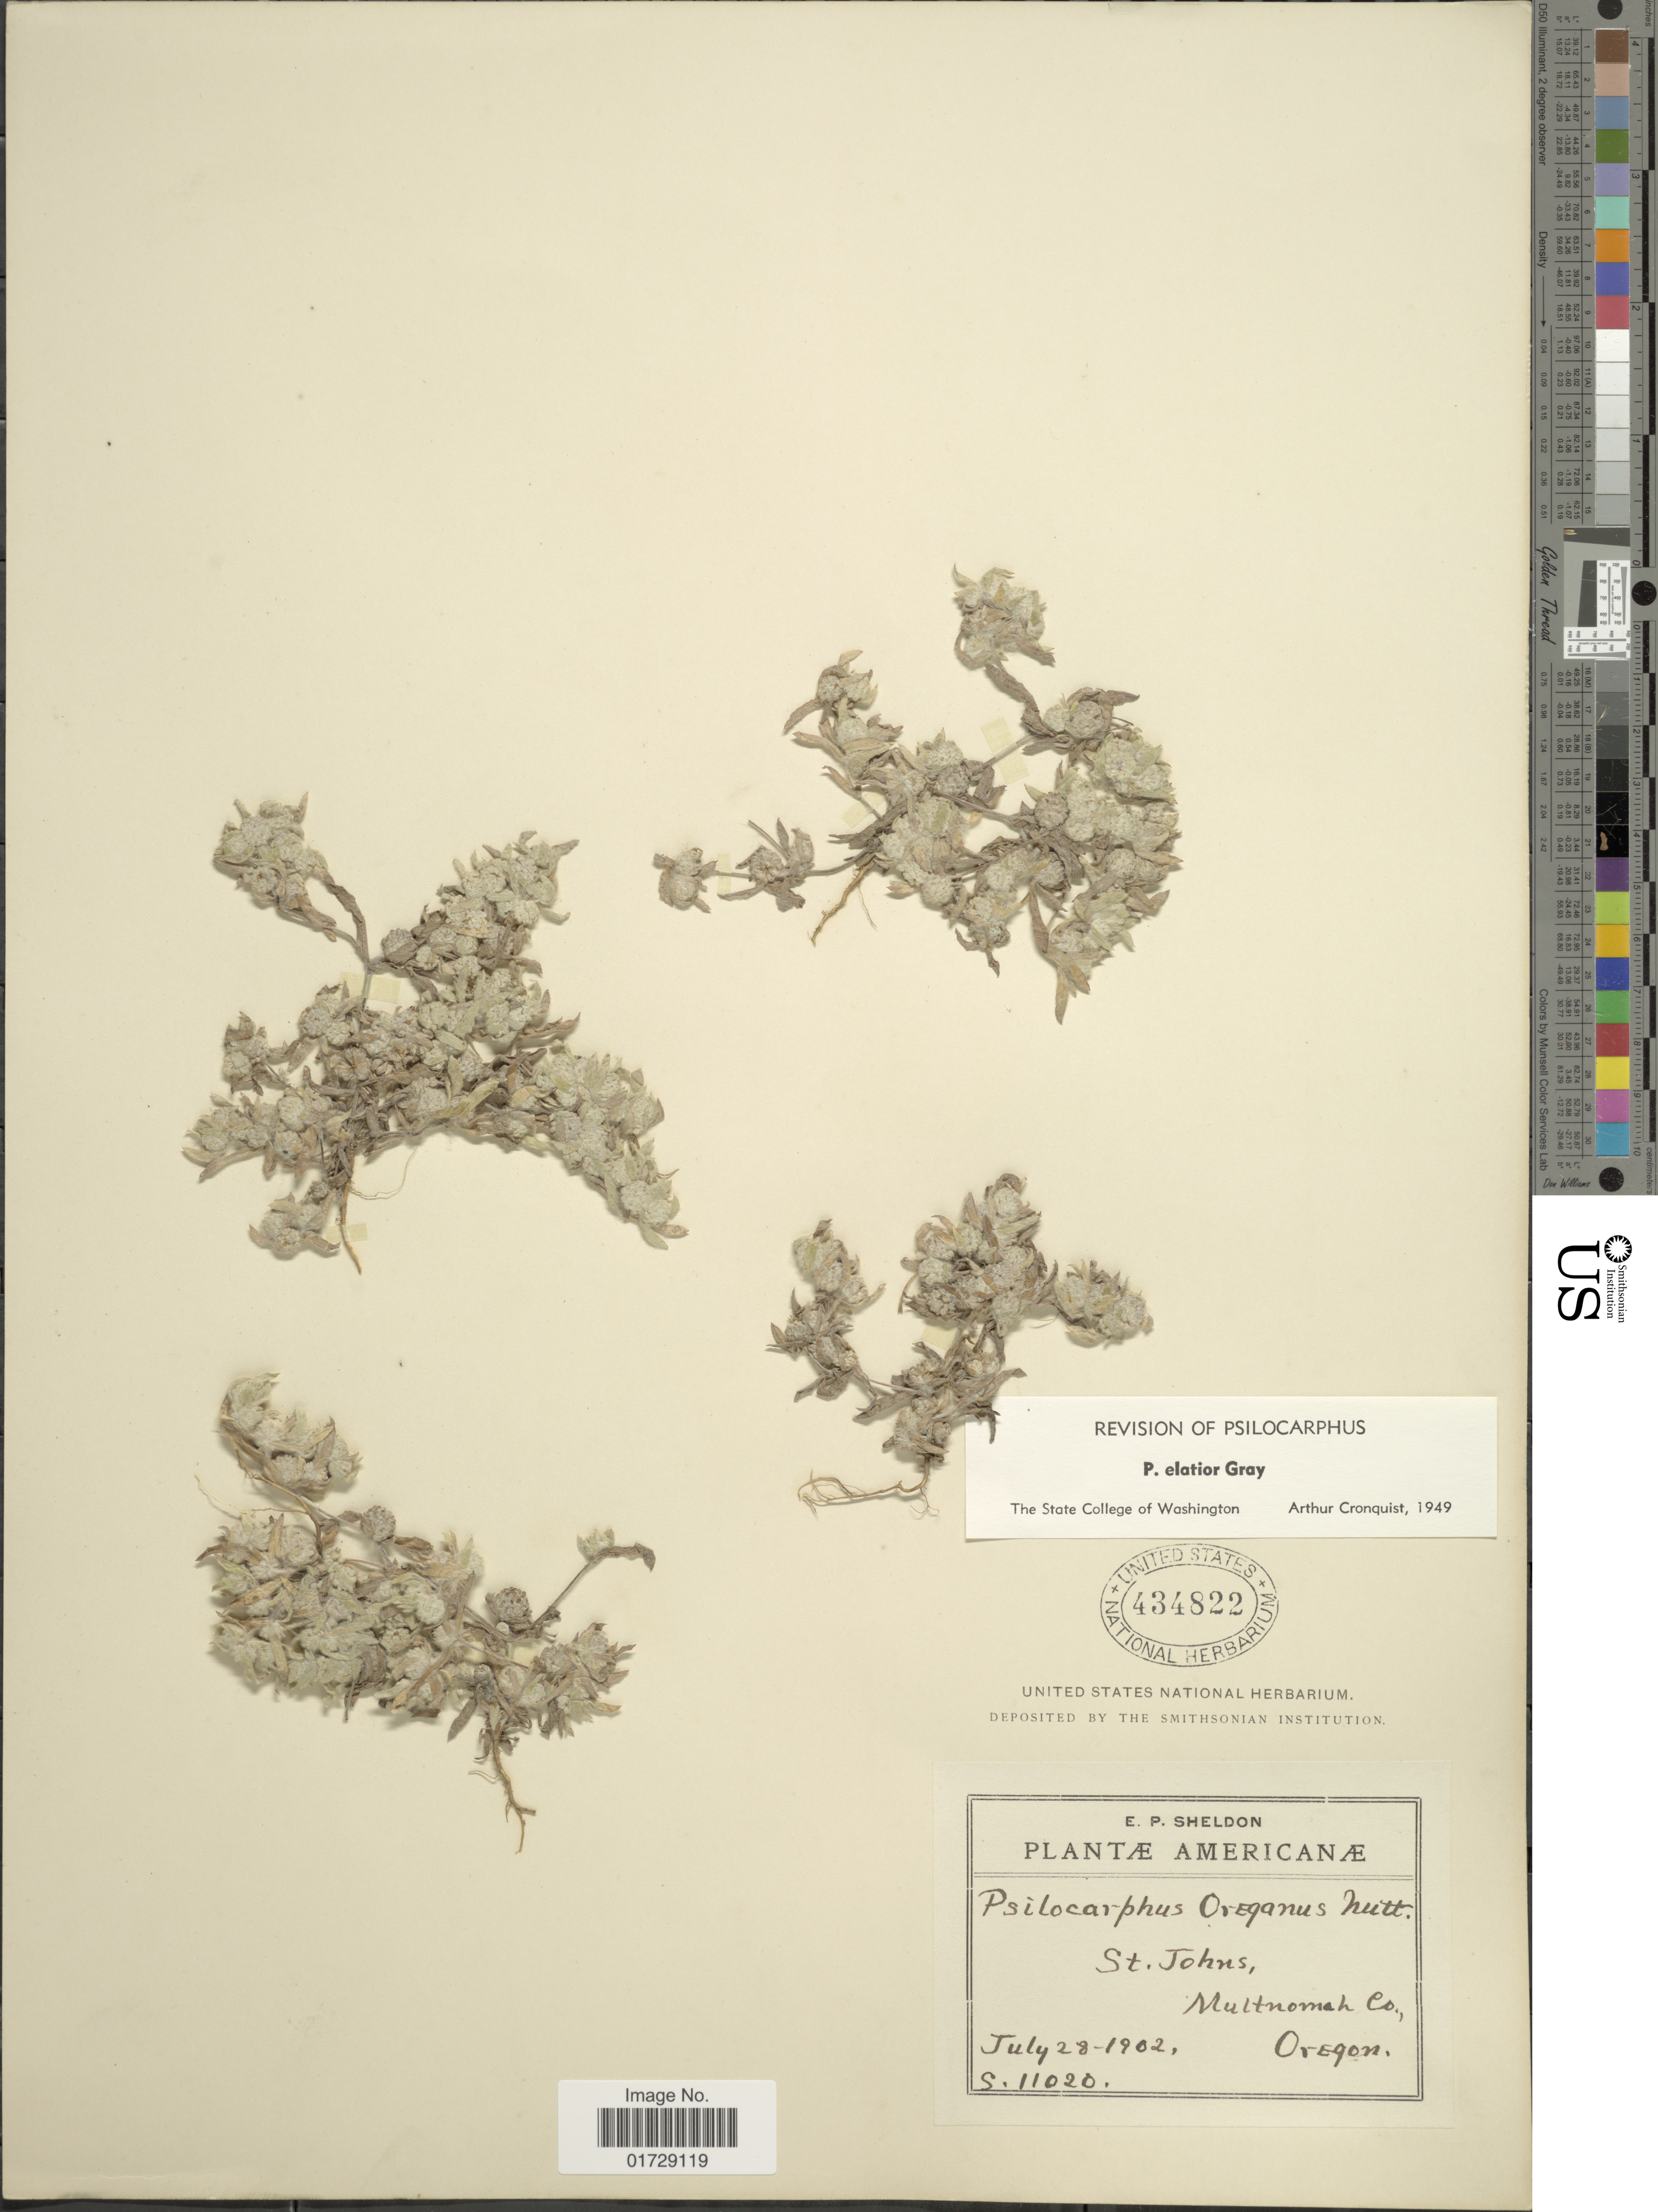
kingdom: Plantae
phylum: Tracheophyta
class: Magnoliopsida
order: Asterales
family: Asteraceae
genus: Psilocarphus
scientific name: Psilocarphus elatior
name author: (A. Gray) A. Gray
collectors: E. P. Sheldon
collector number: S11020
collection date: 1902-07-28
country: United States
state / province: Oregon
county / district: Multnomah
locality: St. Johns, Multnomah Co.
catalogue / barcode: US 434822